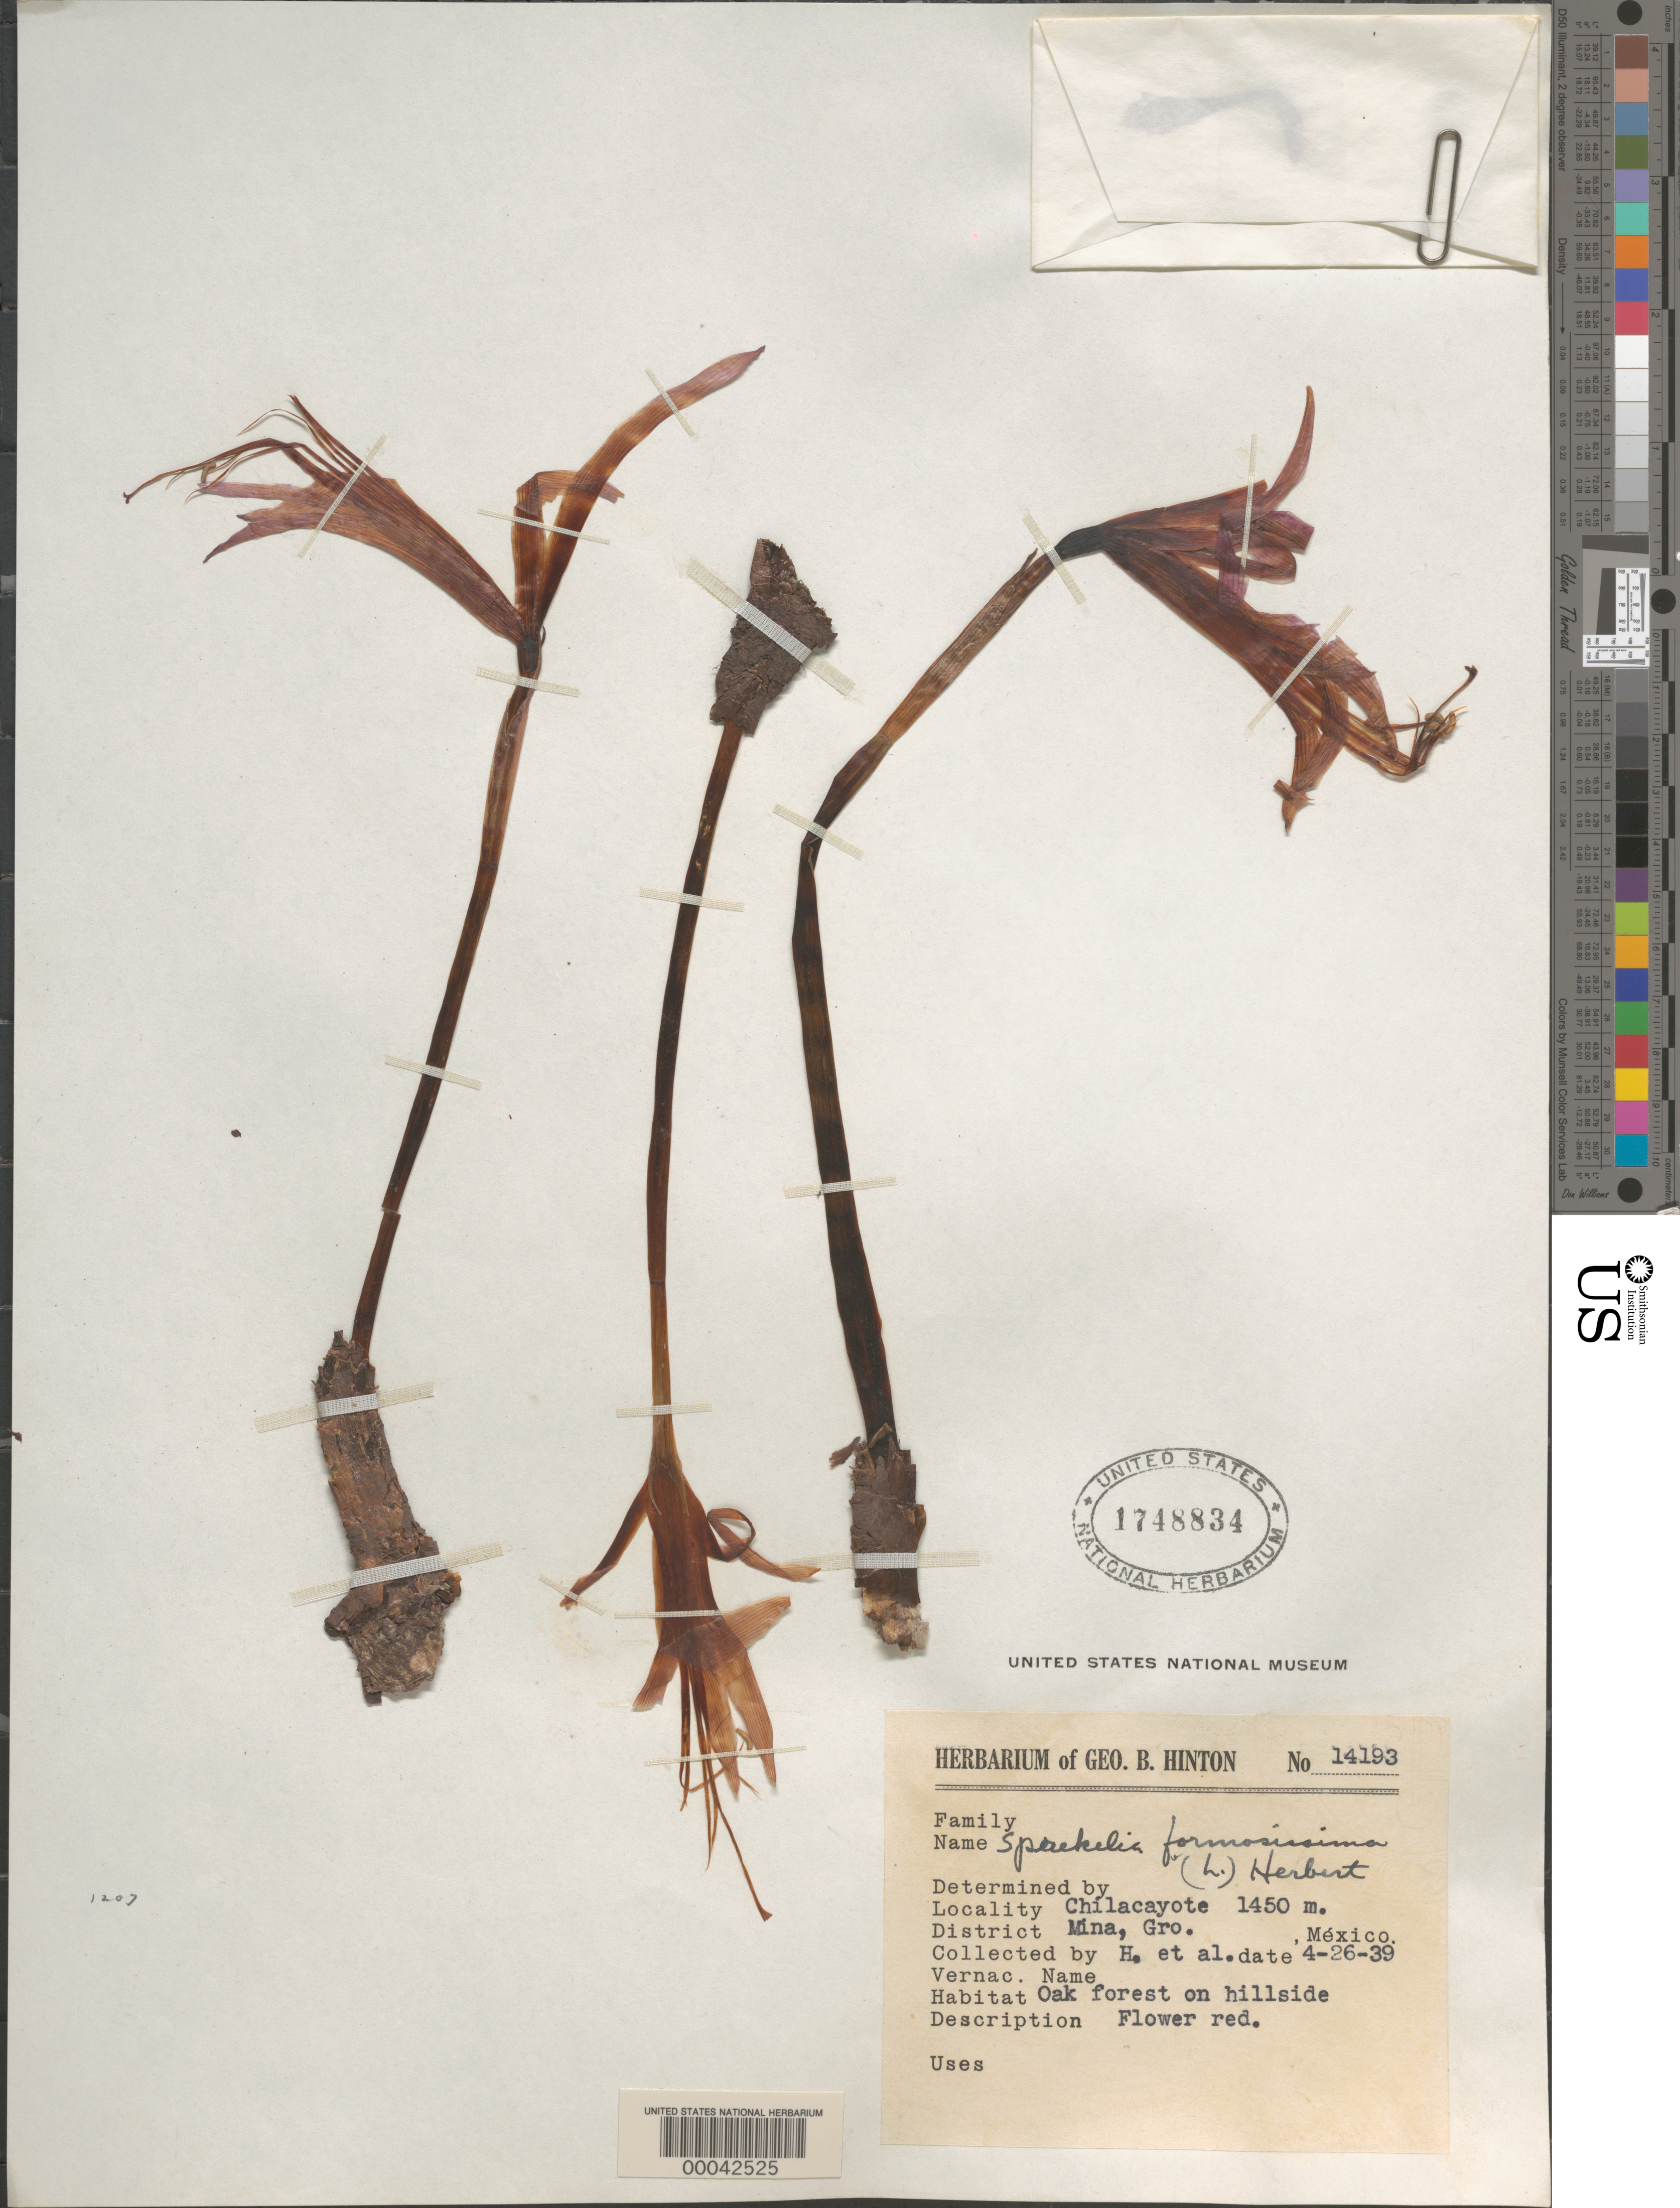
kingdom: Plantae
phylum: Tracheophyta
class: Liliopsida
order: Asparagales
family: Amaryllidaceae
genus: Sprekelia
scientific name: Sprekelia formosissima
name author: (L.) Herb.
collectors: G. B. Hinton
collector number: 14193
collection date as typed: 26 Apr 1939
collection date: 1939-04-26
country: Mexico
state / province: Guerrero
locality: Chilacayote, Mina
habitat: Oak forest on hillside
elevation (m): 1450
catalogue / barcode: US 1748834